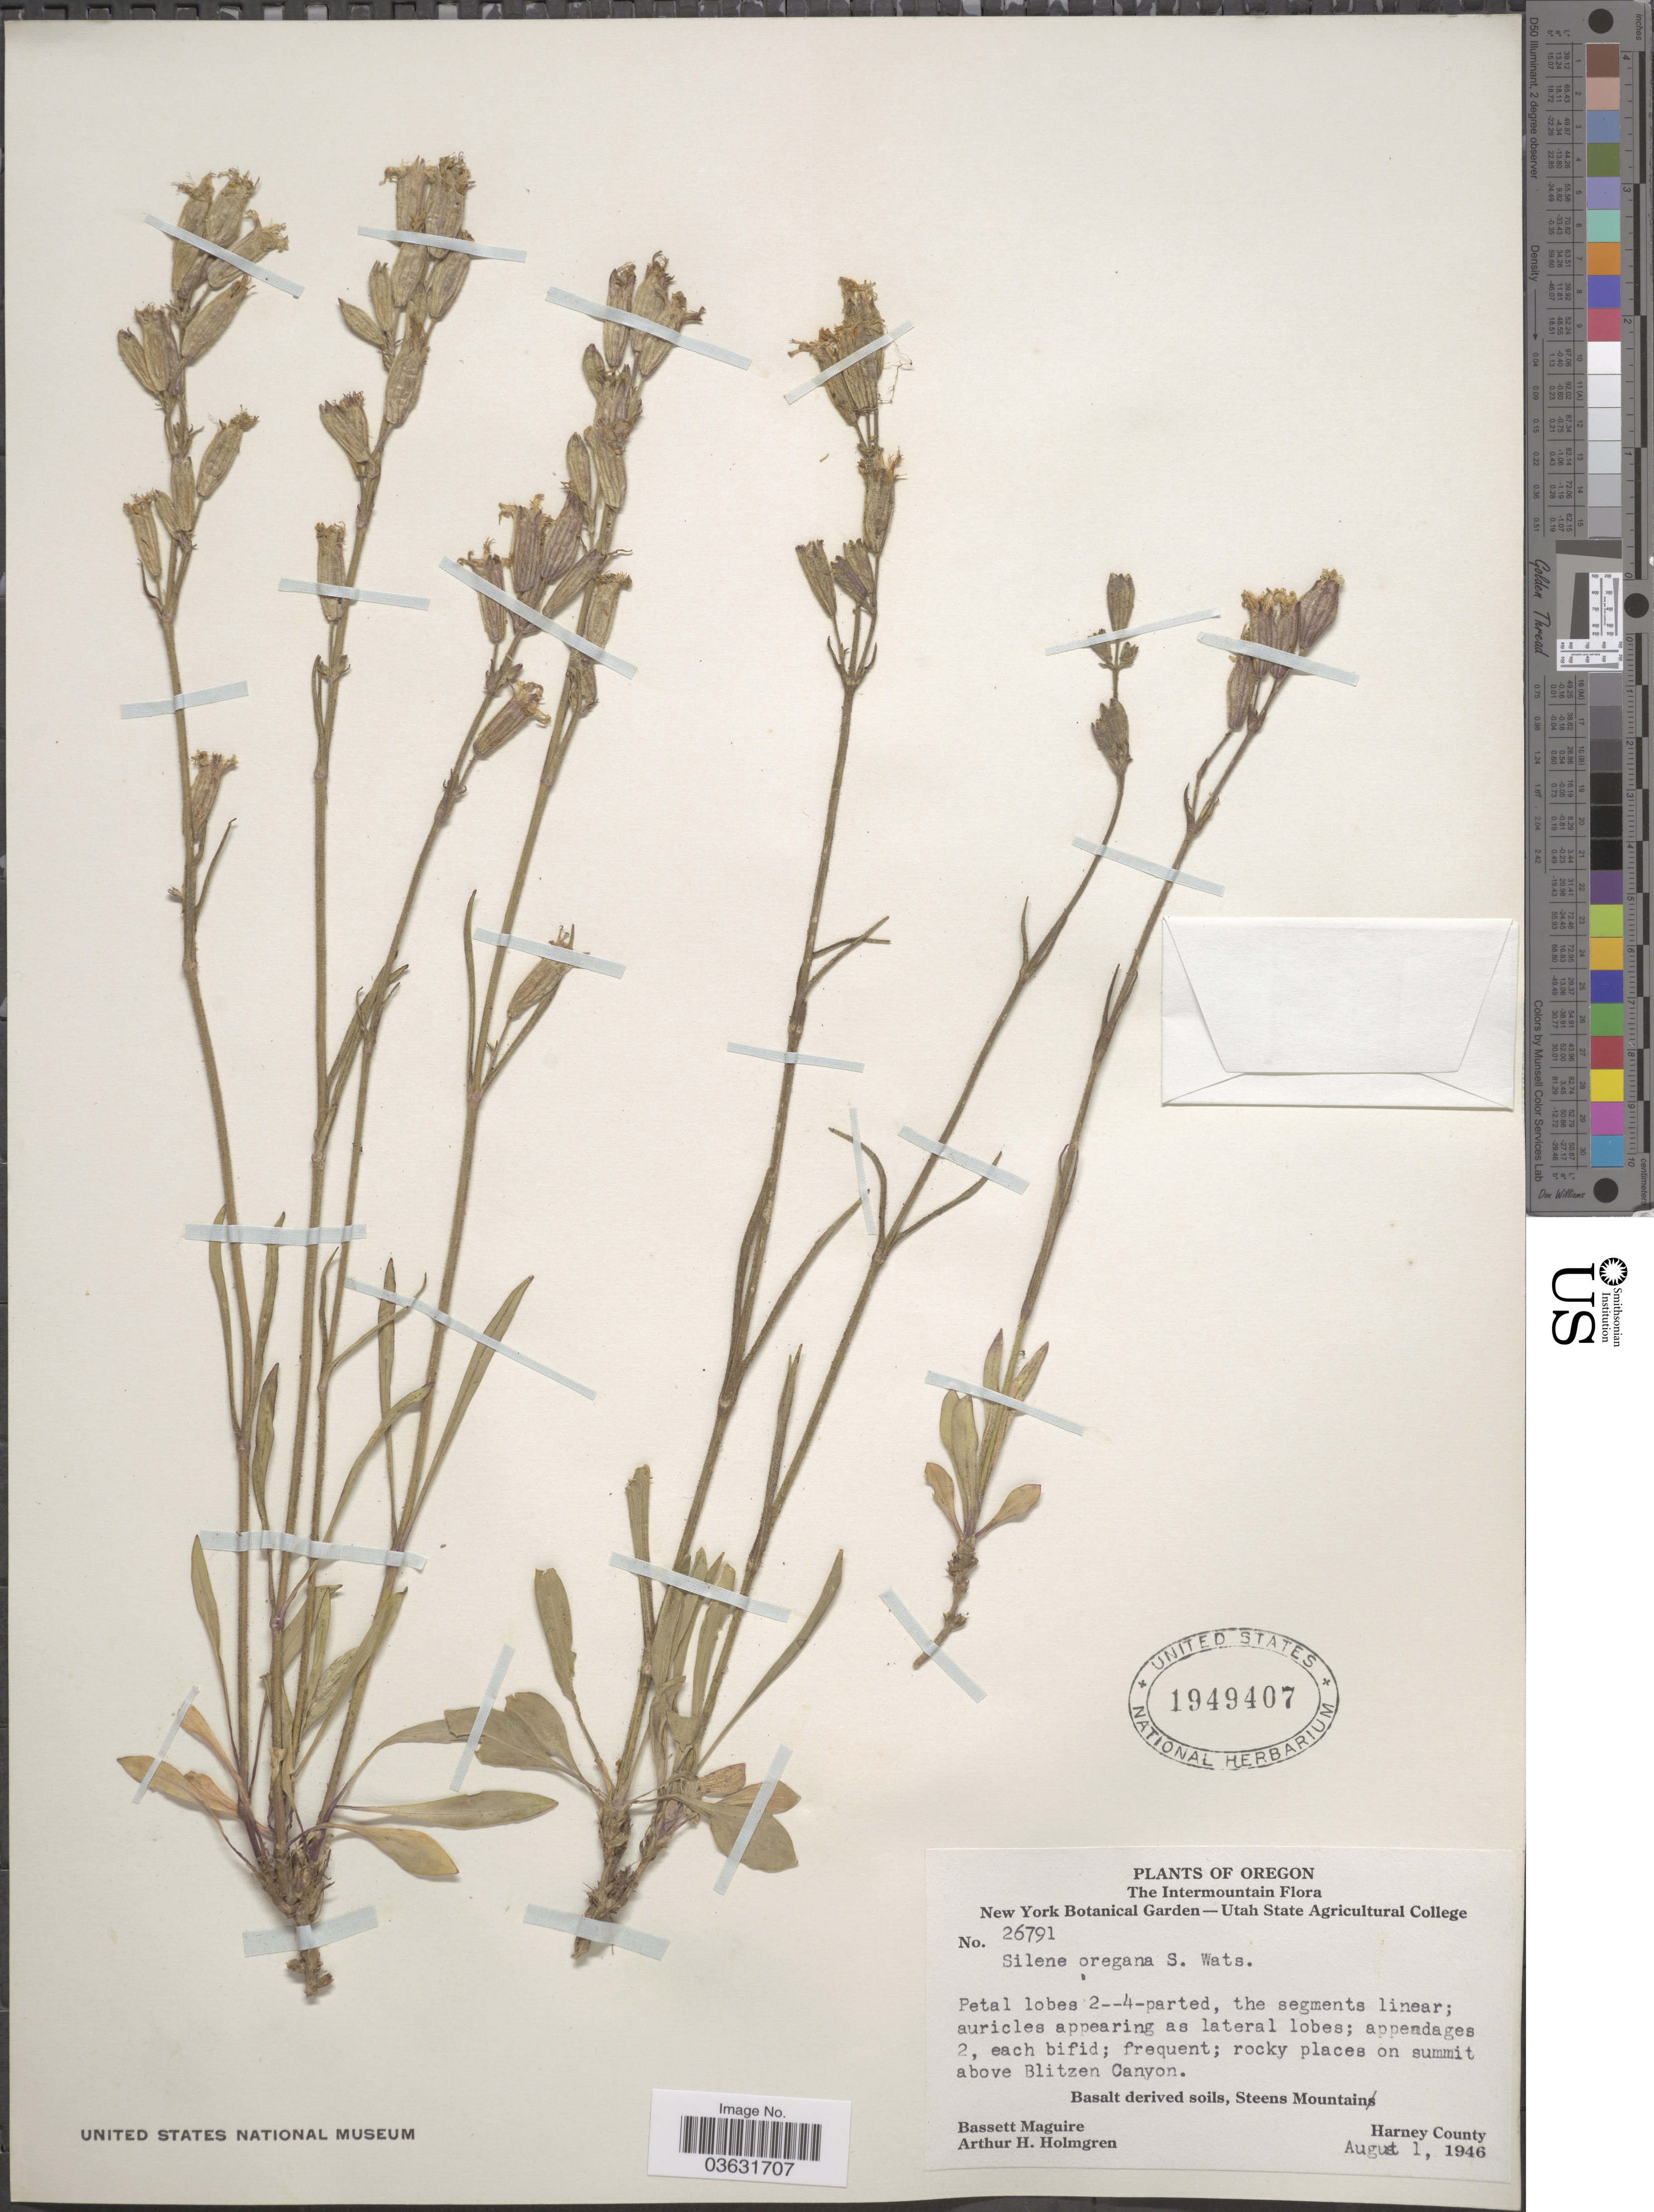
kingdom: Plantae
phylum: Tracheophyta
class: Magnoliopsida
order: Caryophyllales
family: Caryophyllaceae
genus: Silene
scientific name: Silene oregana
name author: S. Watson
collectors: B. Maguire & A. H. Holmgren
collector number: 26791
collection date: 1946-08-01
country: United States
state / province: Oregon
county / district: Harney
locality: The Intermountain. Summit above Blitzen Canyon. Basalt derived soils, Steens Mountain. Harney County.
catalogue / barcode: US 1949407